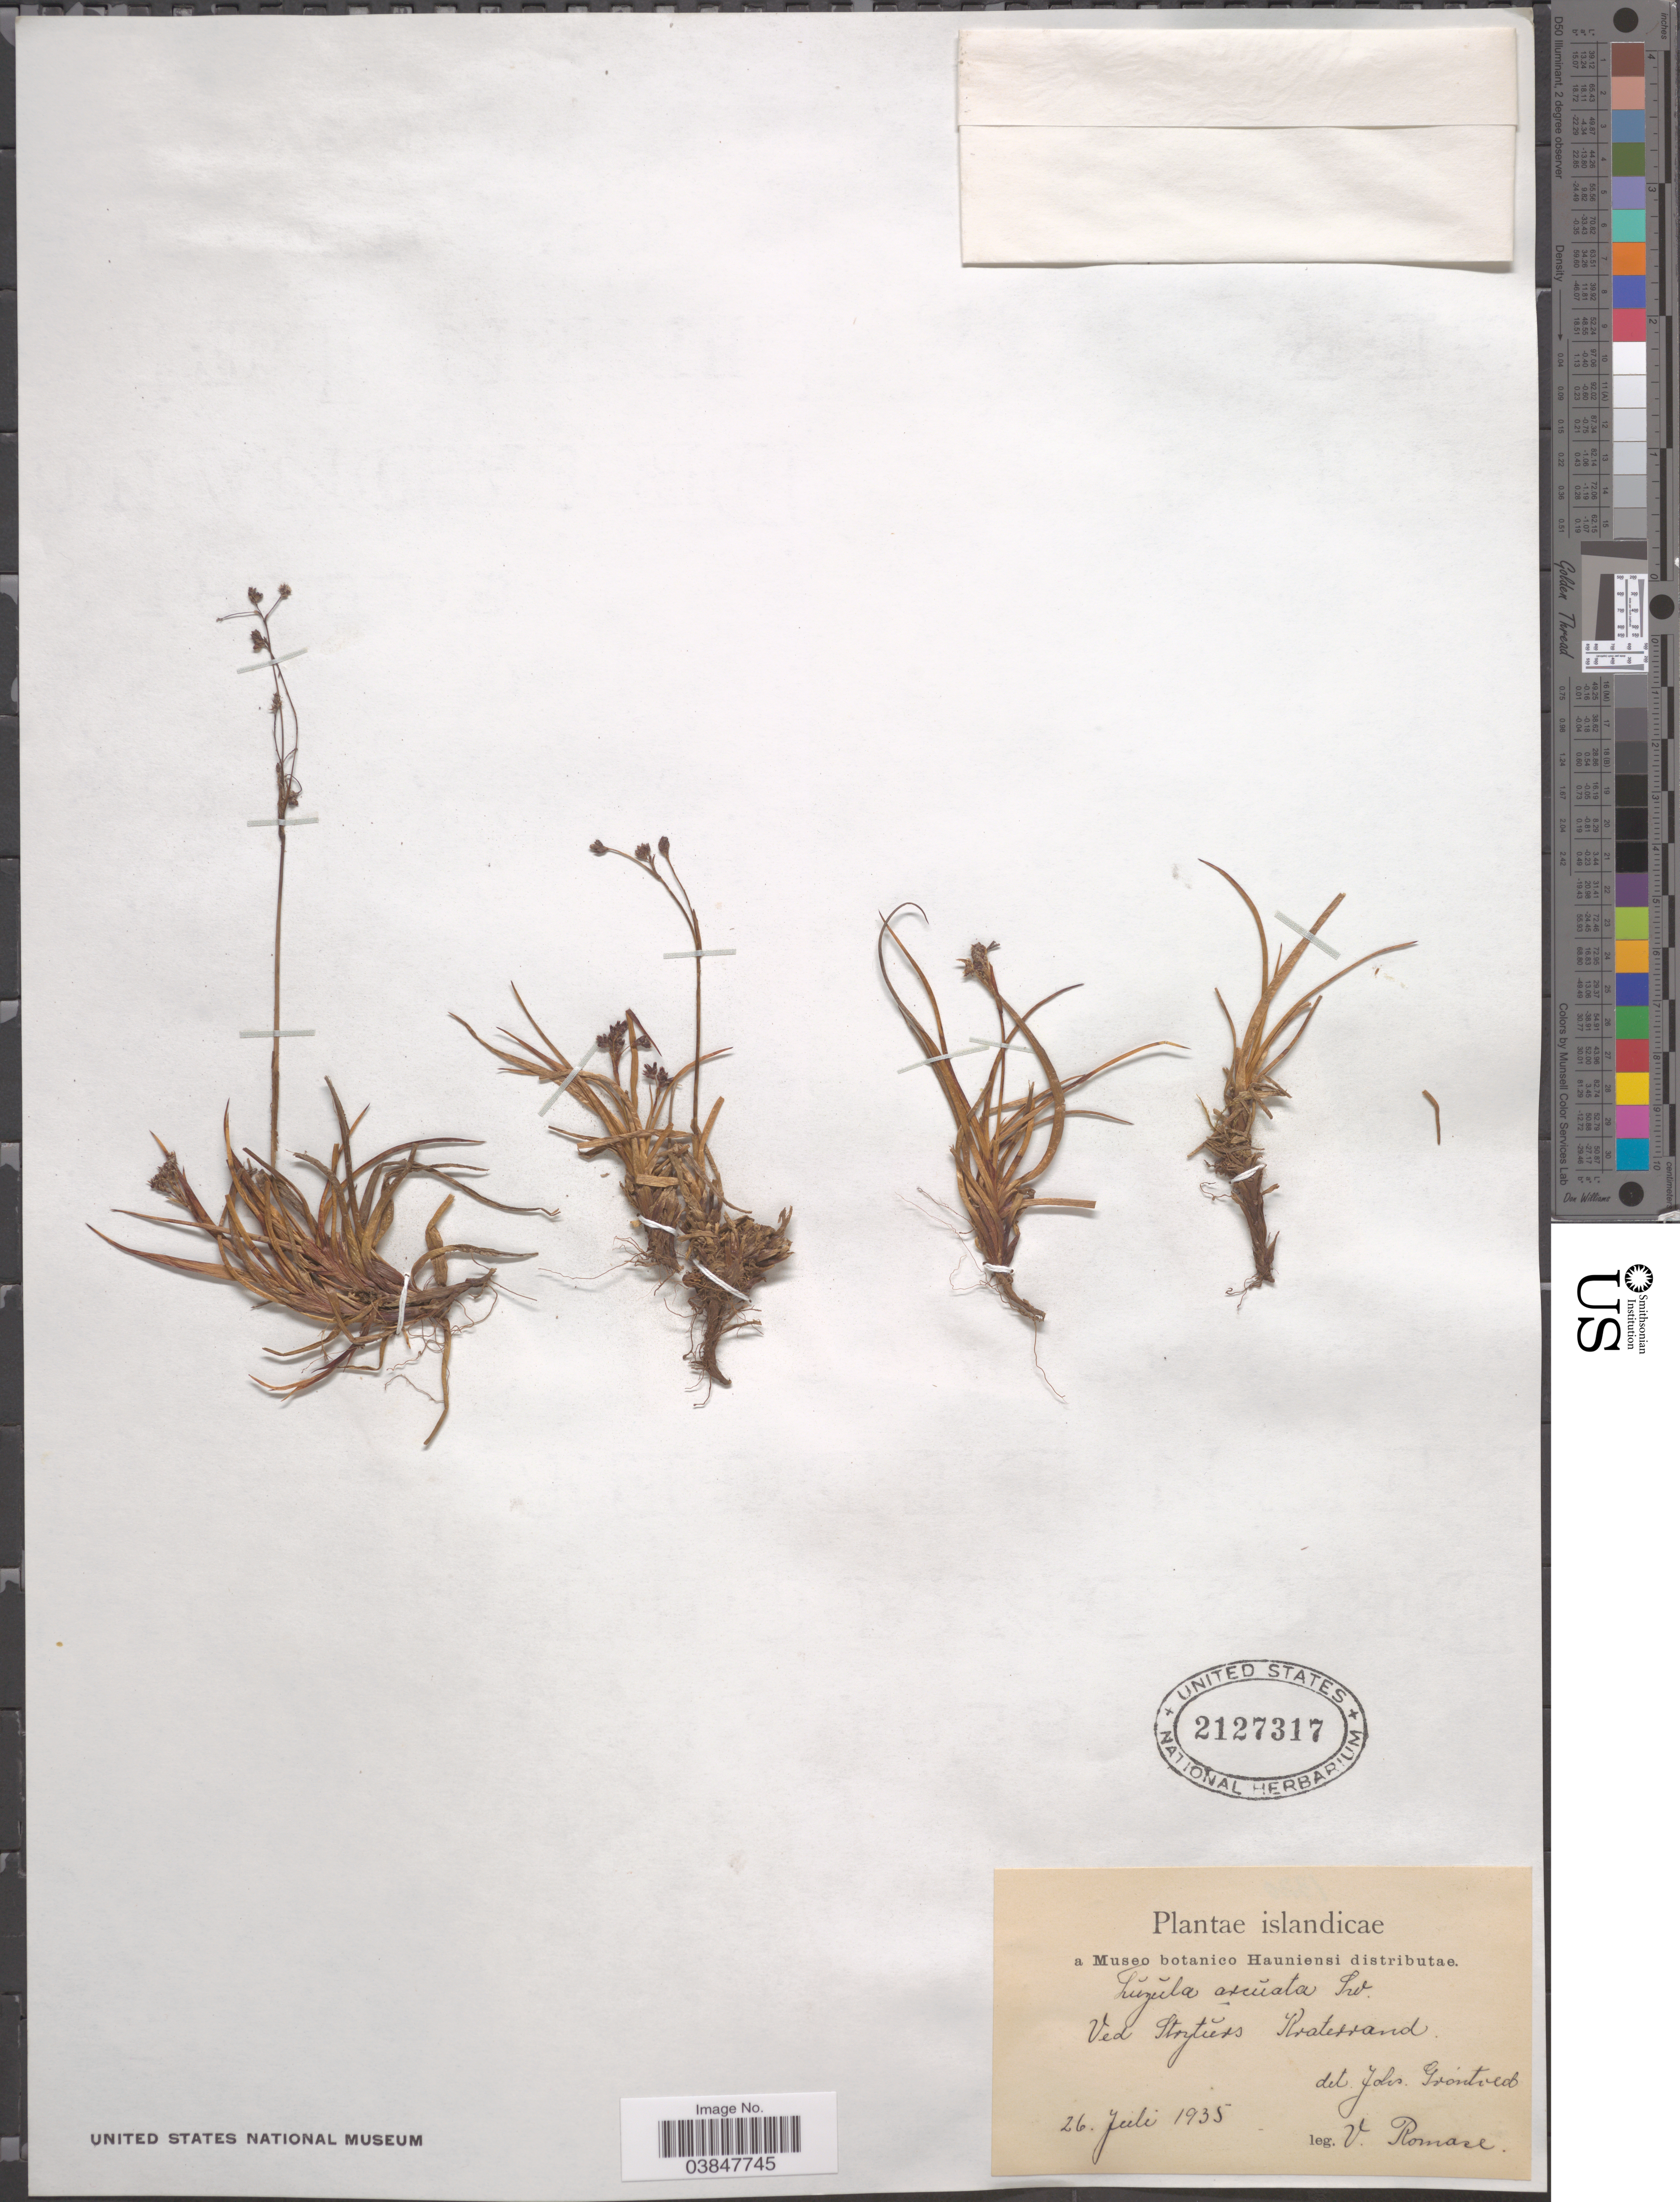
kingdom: Plantae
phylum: Tracheophyta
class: Liliopsida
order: Poales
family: Juncaceae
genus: Luzula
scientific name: Luzula arcuata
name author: (Wahlenb.) Sw.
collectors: V. Romose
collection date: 1935-07-26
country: Iceland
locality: Islandicae. Ved Stortjers Kraterrand.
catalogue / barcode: US 2127317